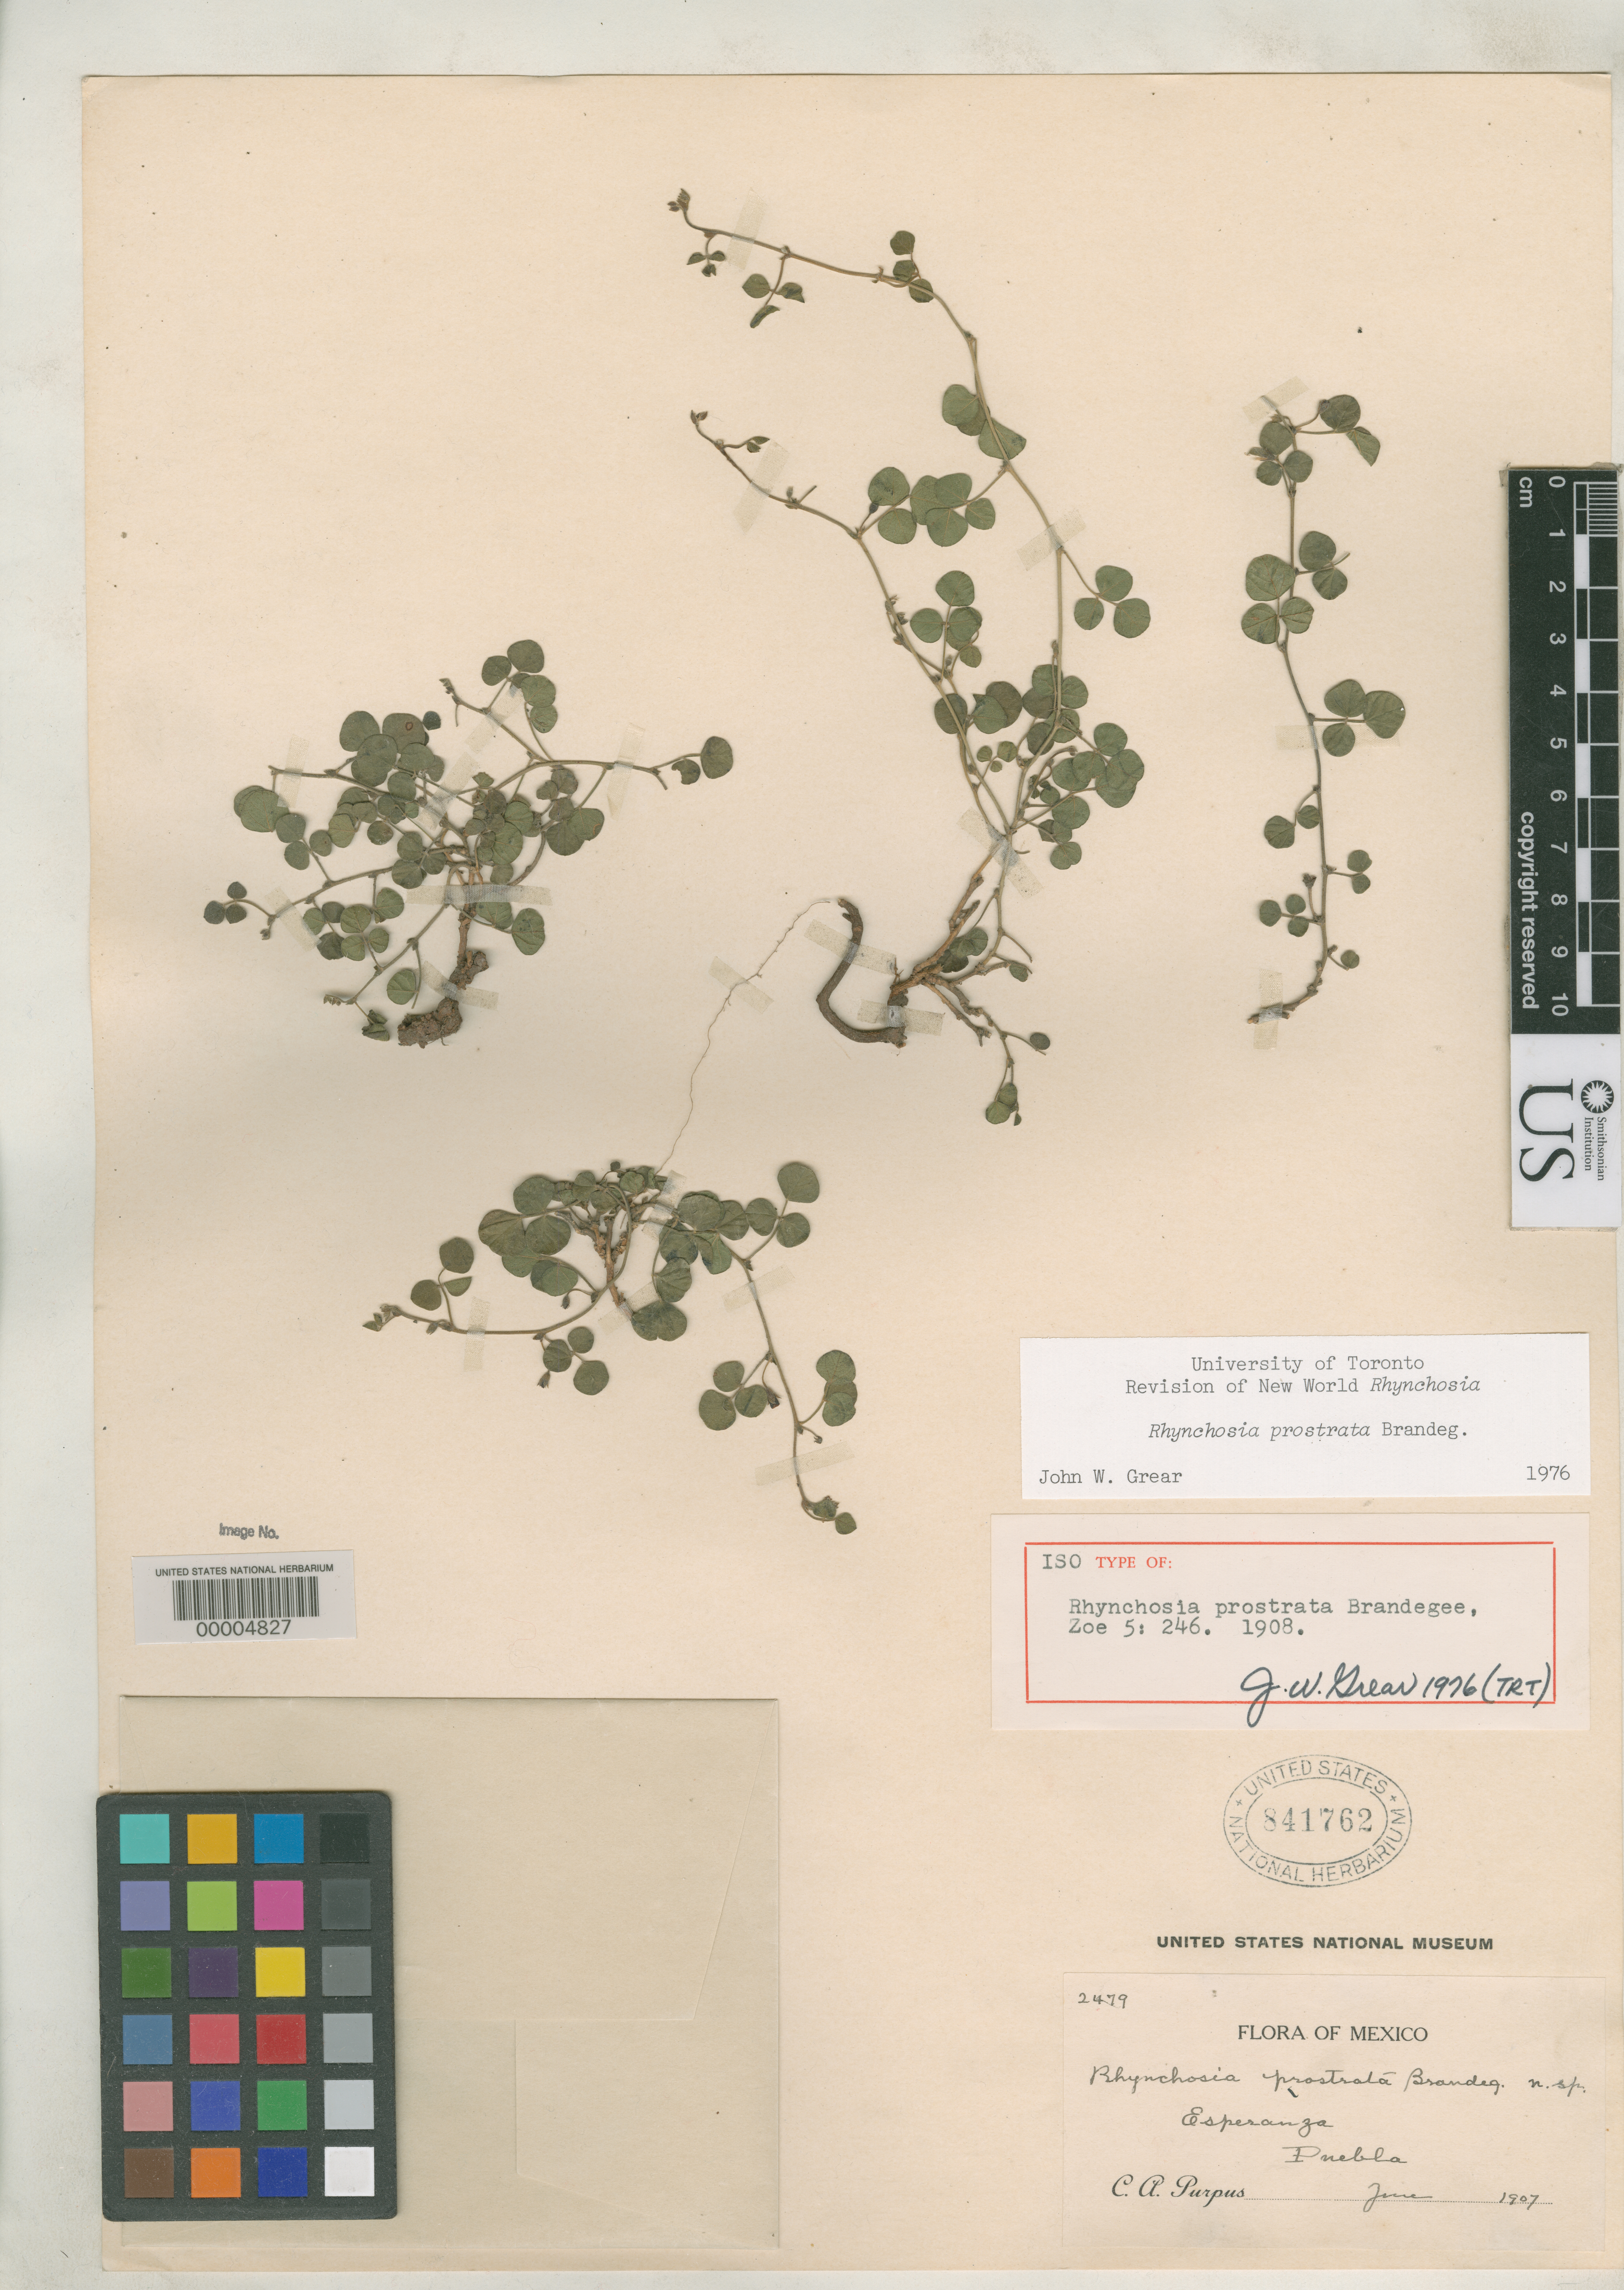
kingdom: Plantae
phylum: Tracheophyta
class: Magnoliopsida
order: Fabales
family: Fabaceae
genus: Rhynchosia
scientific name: Rhynchosia prostrata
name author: Brandegee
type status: Isotype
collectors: C. A. Purpus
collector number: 2479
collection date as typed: Jun 1907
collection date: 1907-06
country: Mexico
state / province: Puebla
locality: Esperanza.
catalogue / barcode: US 841762